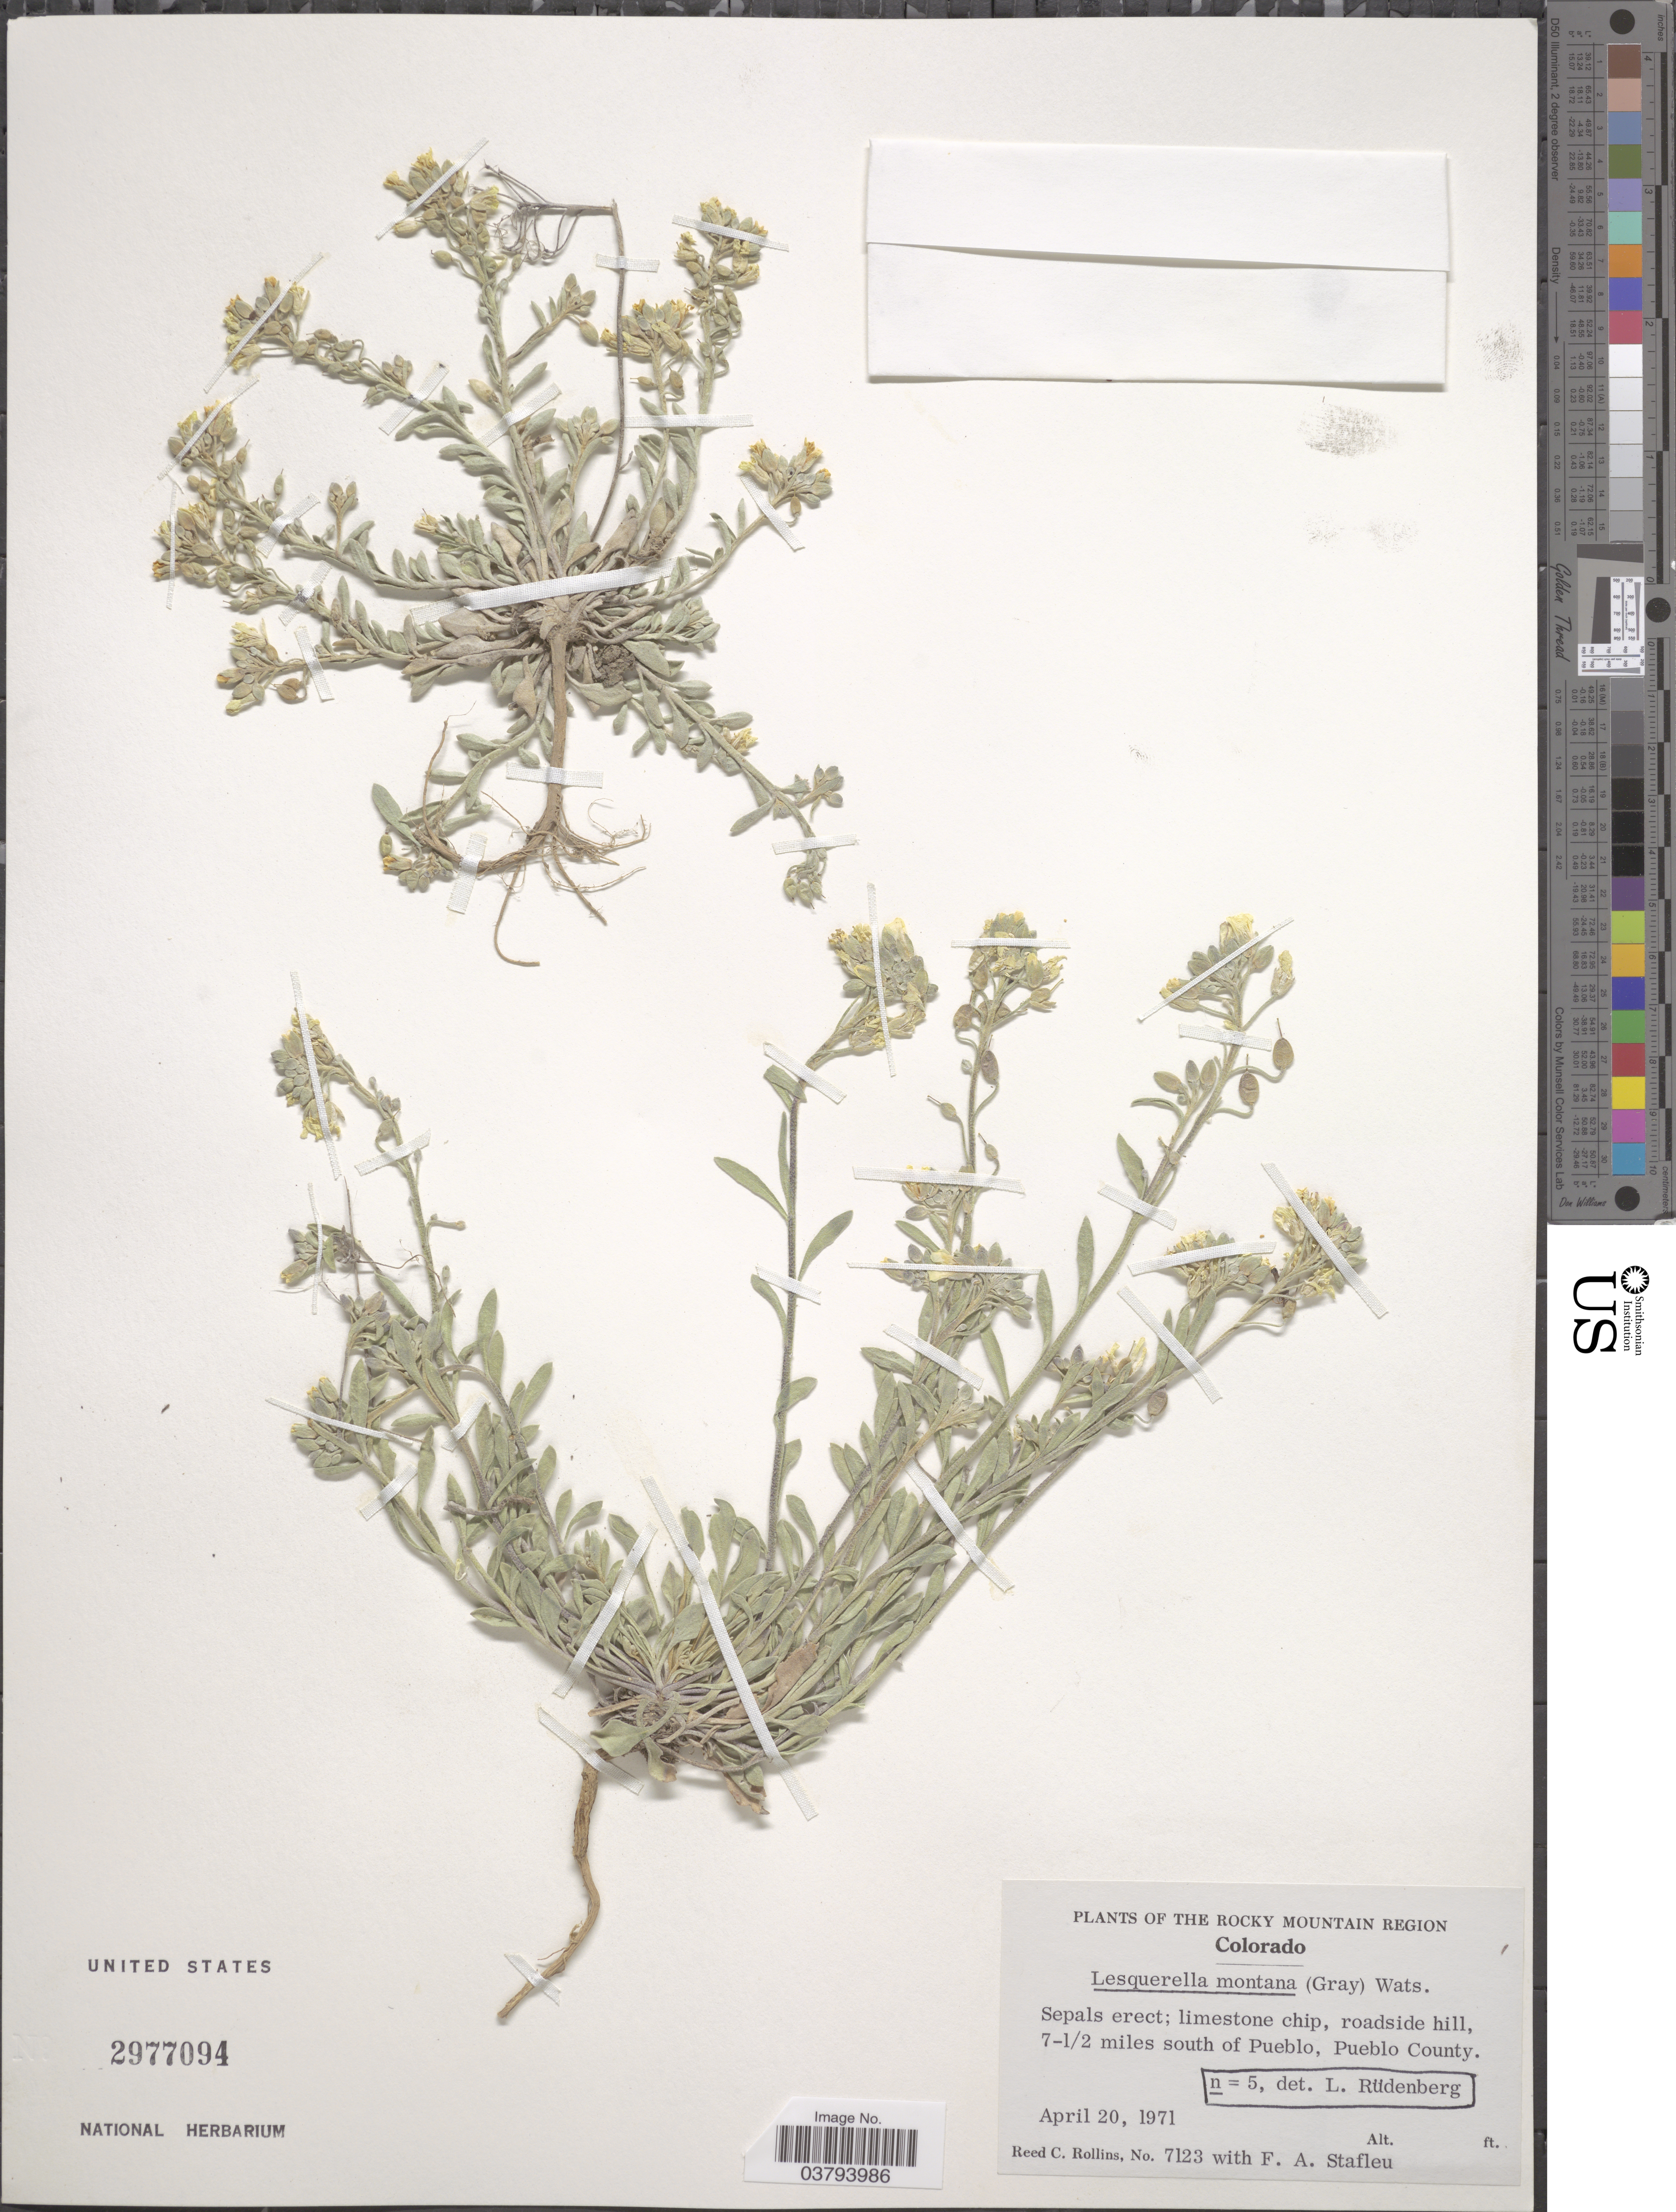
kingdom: Plantae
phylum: Tracheophyta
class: Magnoliopsida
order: Brassicales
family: Brassicaceae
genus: Lesquerella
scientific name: Lesquerella montana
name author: (A. Gray) S. Watson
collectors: R. C. Rollins & F. A. Stafleu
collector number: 7123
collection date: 1971-04-20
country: United States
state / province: Colorado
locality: The Rocky Mountain Region. Roadside hill, 7-½ miles south of Pueblo, Pueblo County.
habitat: roadside hill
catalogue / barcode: US 2977094